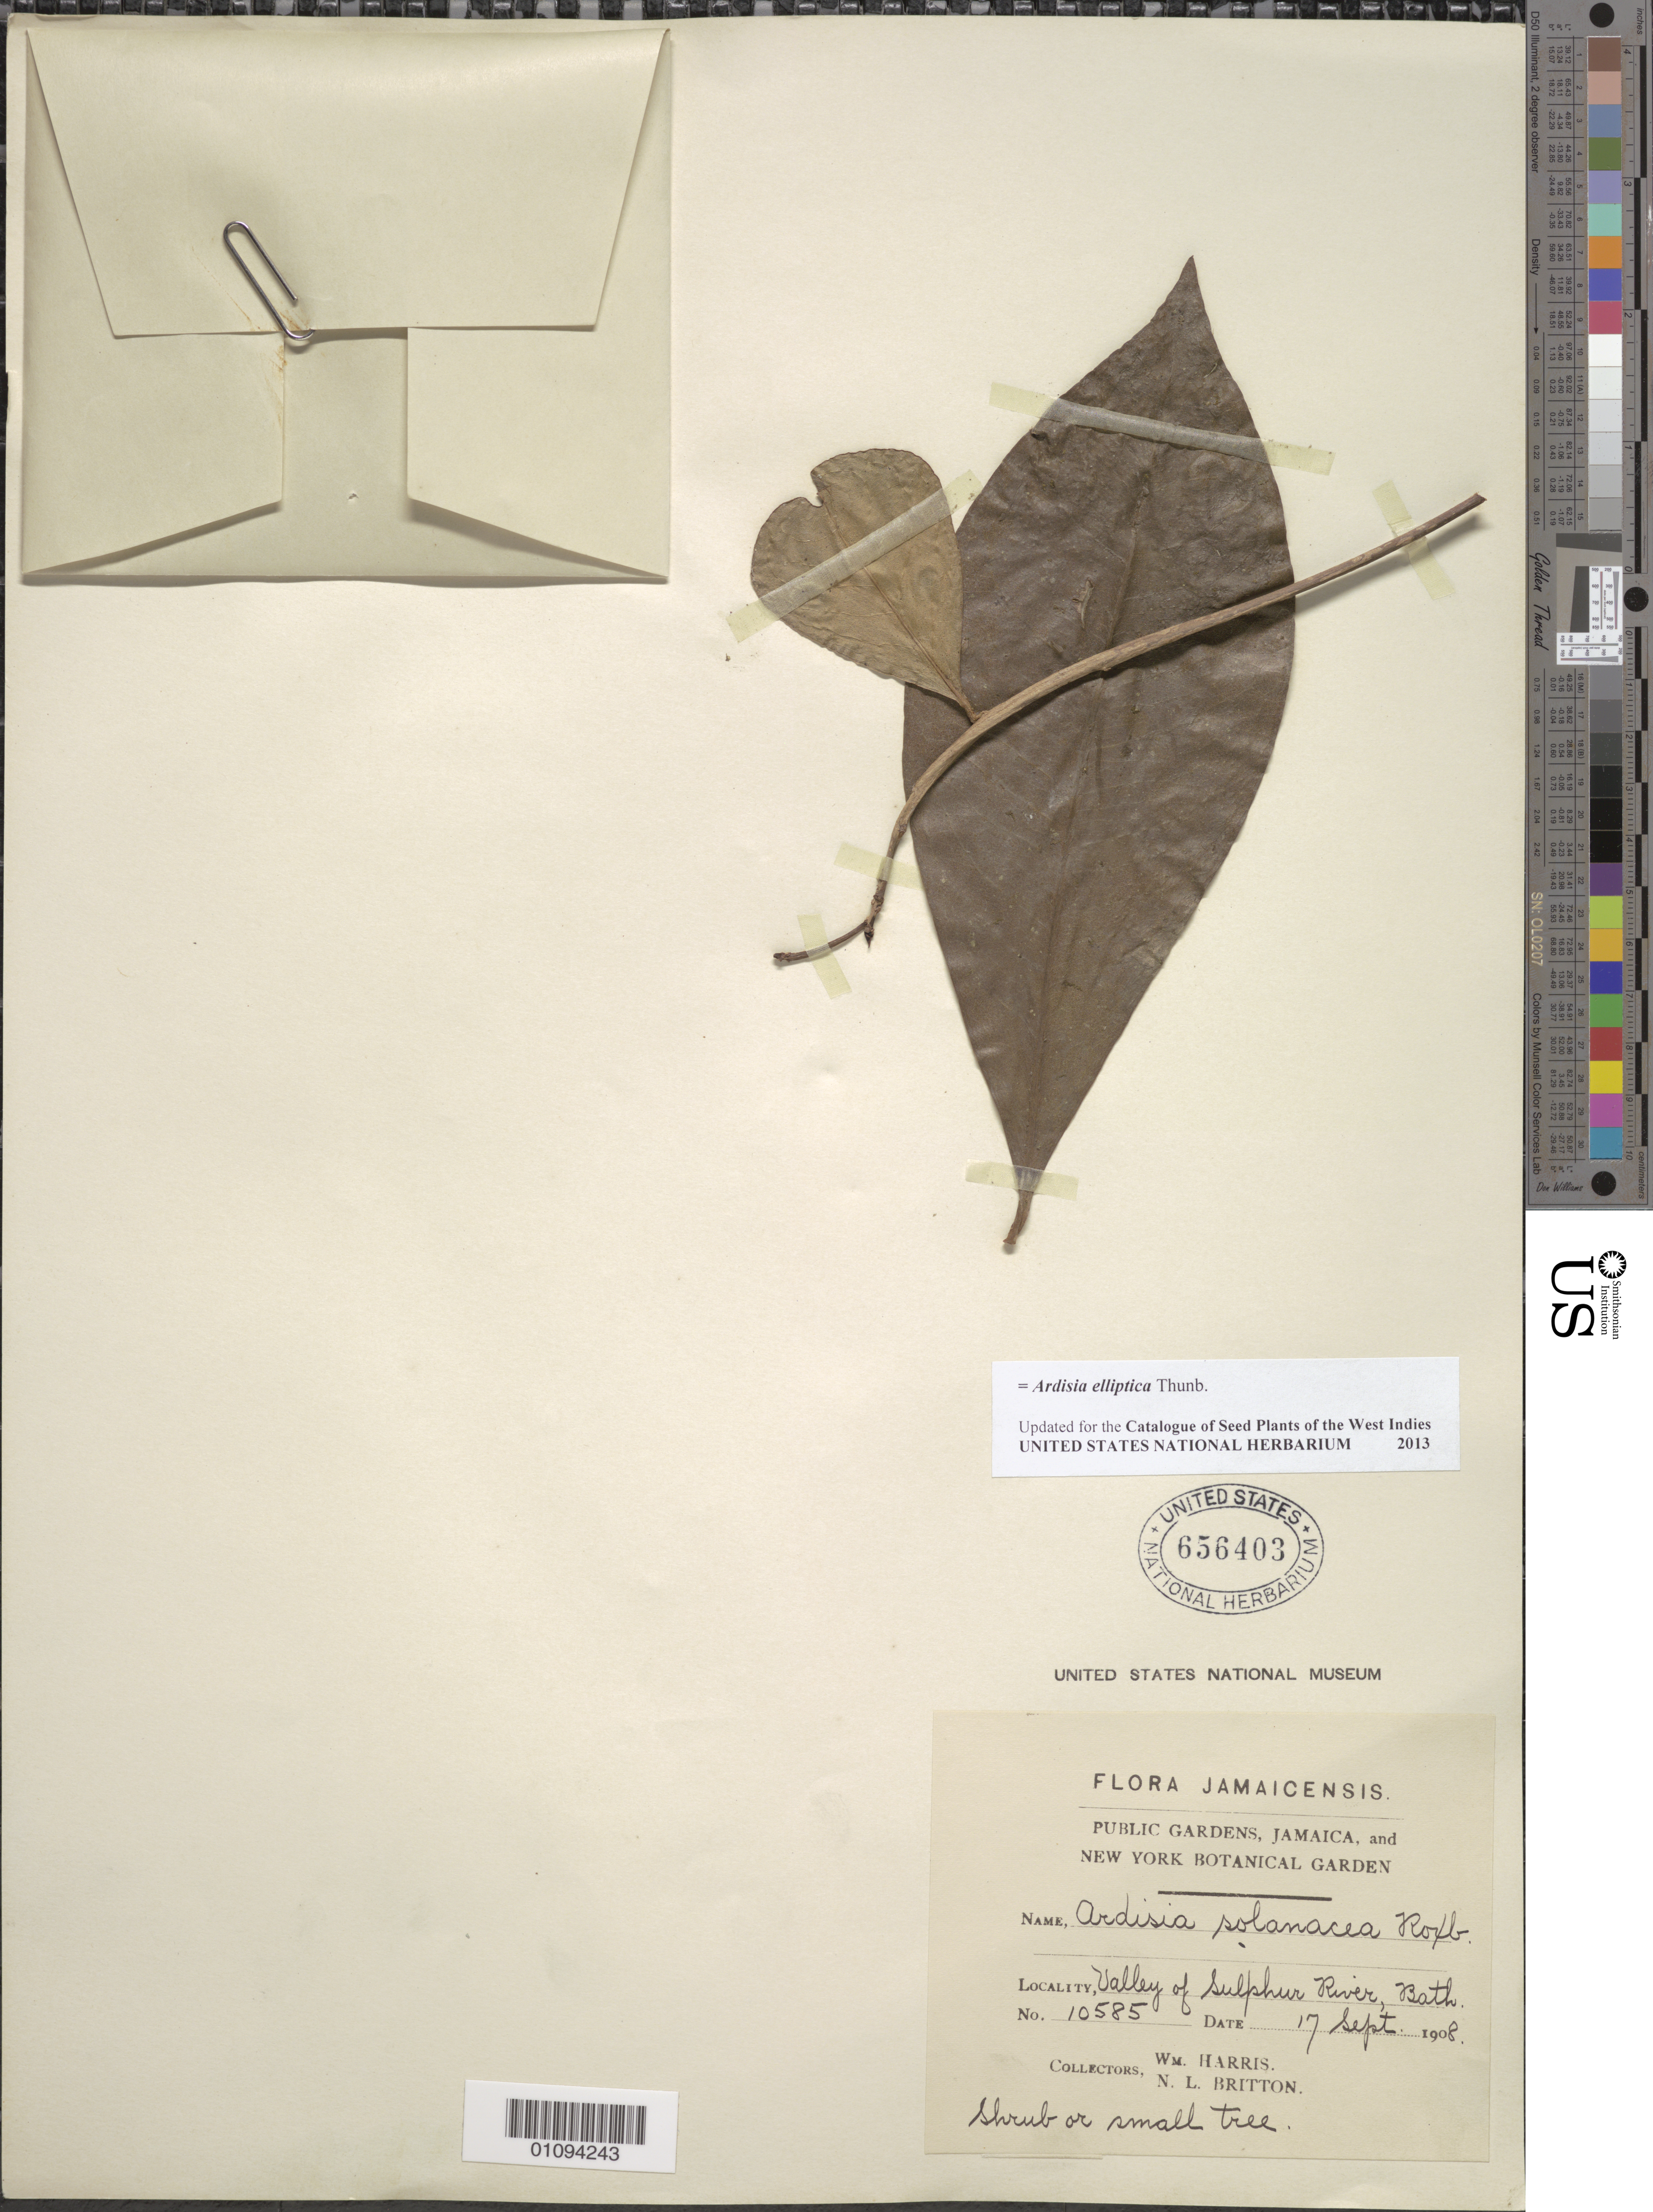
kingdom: Plantae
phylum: Tracheophyta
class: Magnoliopsida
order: Ericales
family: Primulaceae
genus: Ardisia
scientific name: Ardisia elliptica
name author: Thunb.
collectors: W. Harris & N. Britton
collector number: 10585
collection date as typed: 17 Sep 1908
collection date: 1908-09-17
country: Jamaica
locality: Valley of Sulphur River, Bath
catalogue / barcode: US 656403